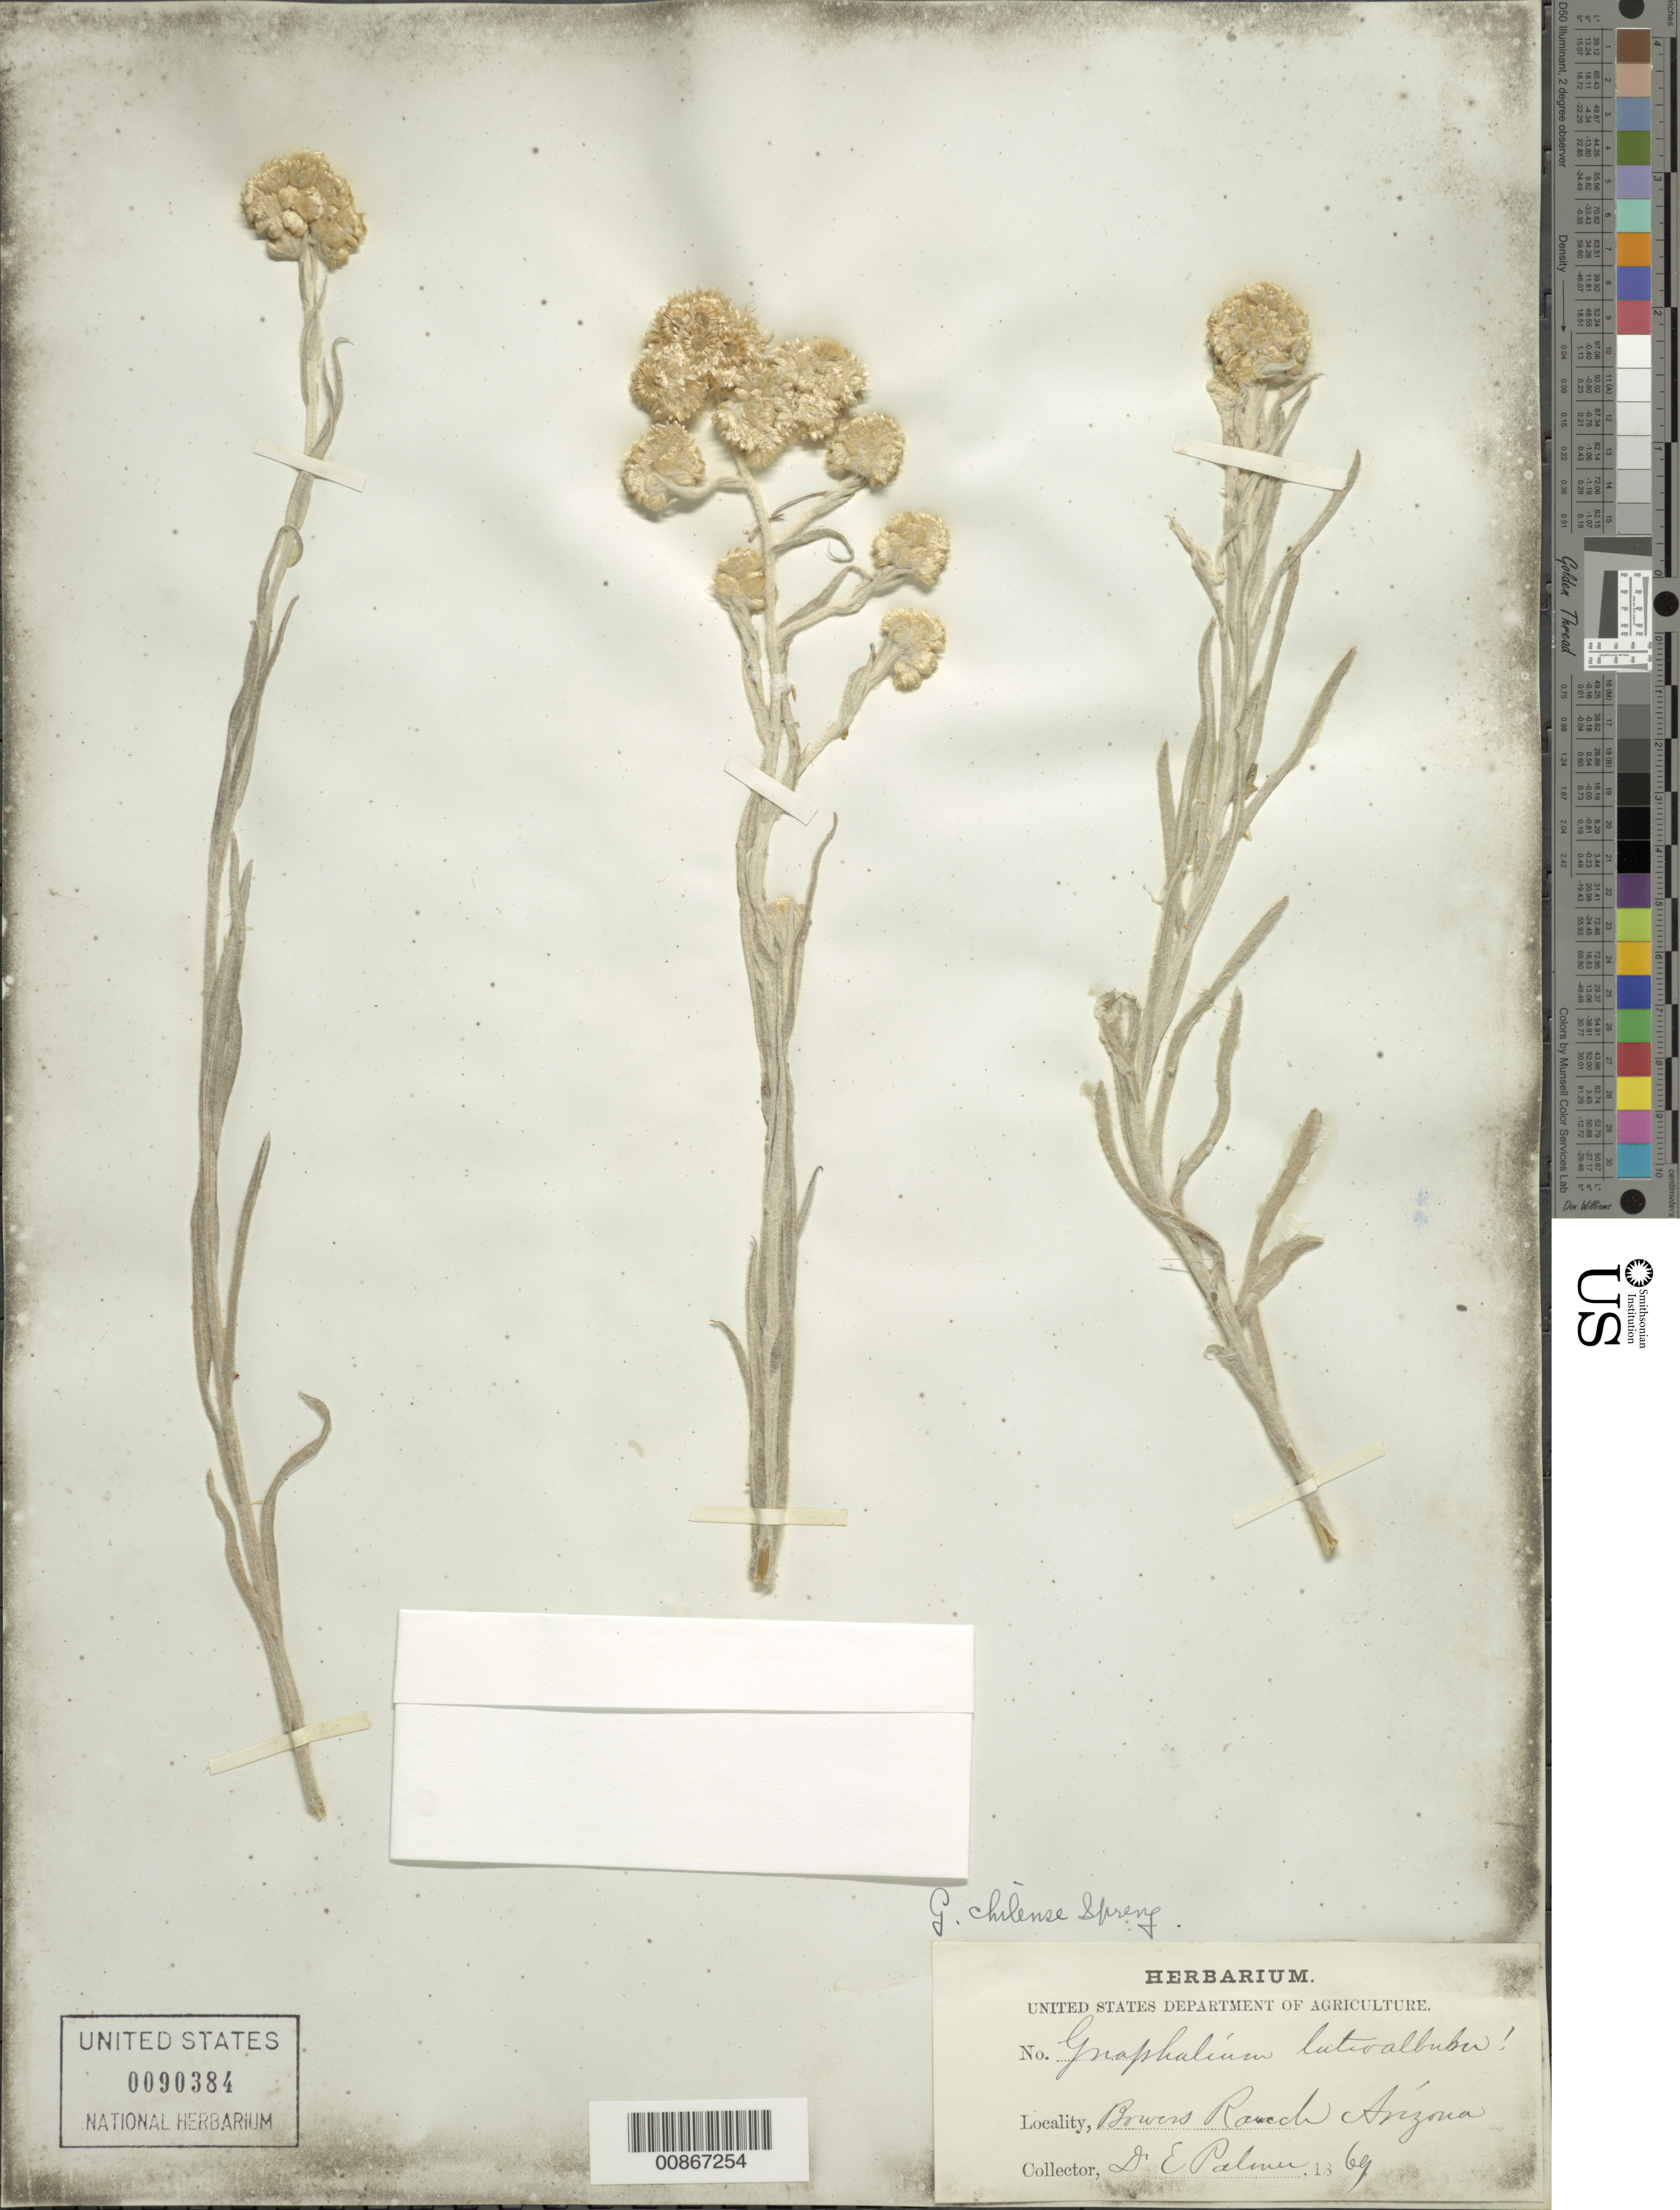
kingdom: Plantae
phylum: Tracheophyta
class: Magnoliopsida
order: Asterales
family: Asteraceae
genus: Pseudognaphalium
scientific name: Pseudognaphalium stramineum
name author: (Kunth) Anderb.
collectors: E. Palmer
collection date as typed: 1869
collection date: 1869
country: United States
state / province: Arizona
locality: Bowers Ranch, Arizona.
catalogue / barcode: US 90384